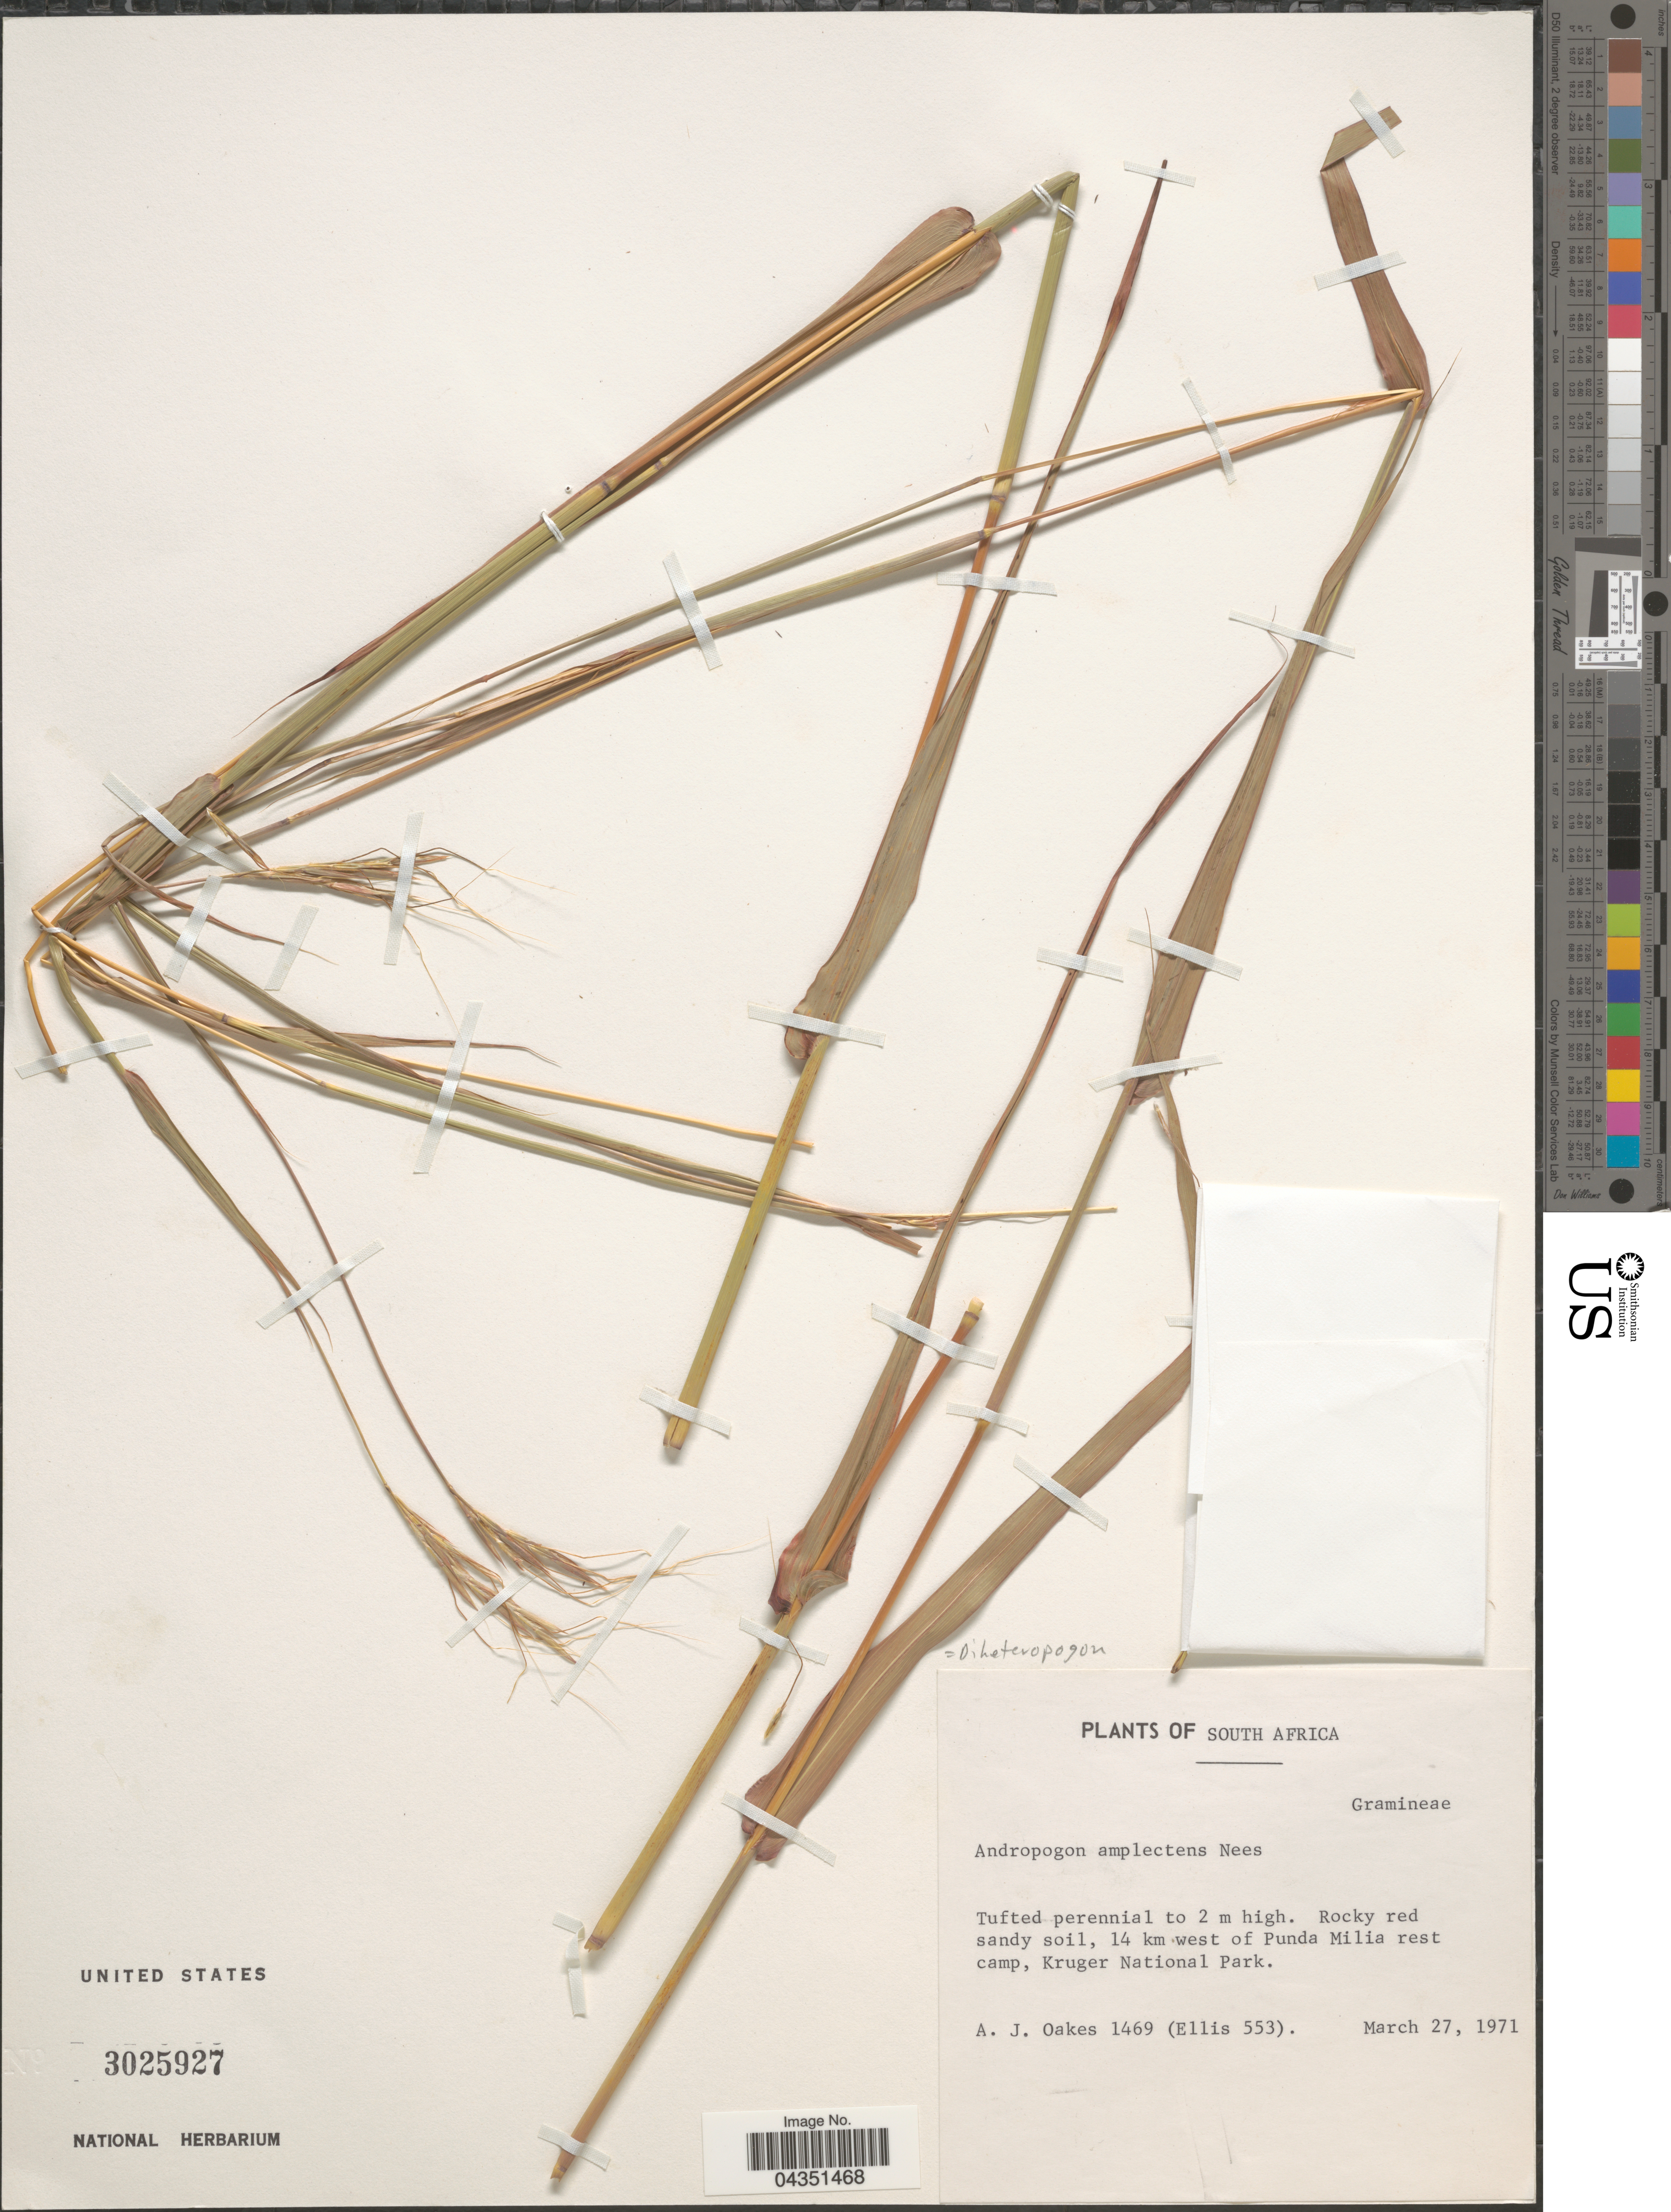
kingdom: Plantae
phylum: Tracheophyta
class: Liliopsida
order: Poales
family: Poaceae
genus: Diheteropogon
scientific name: Diheteropogon amplectens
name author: (Nees) Clayton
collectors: A. Oakes & -. Ellis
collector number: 1469/553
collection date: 1971-03-27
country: South Africa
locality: Rocky red sandy soil, 14 km west of Punda Milia rest camp, Kruger National Park.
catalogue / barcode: US 3025927